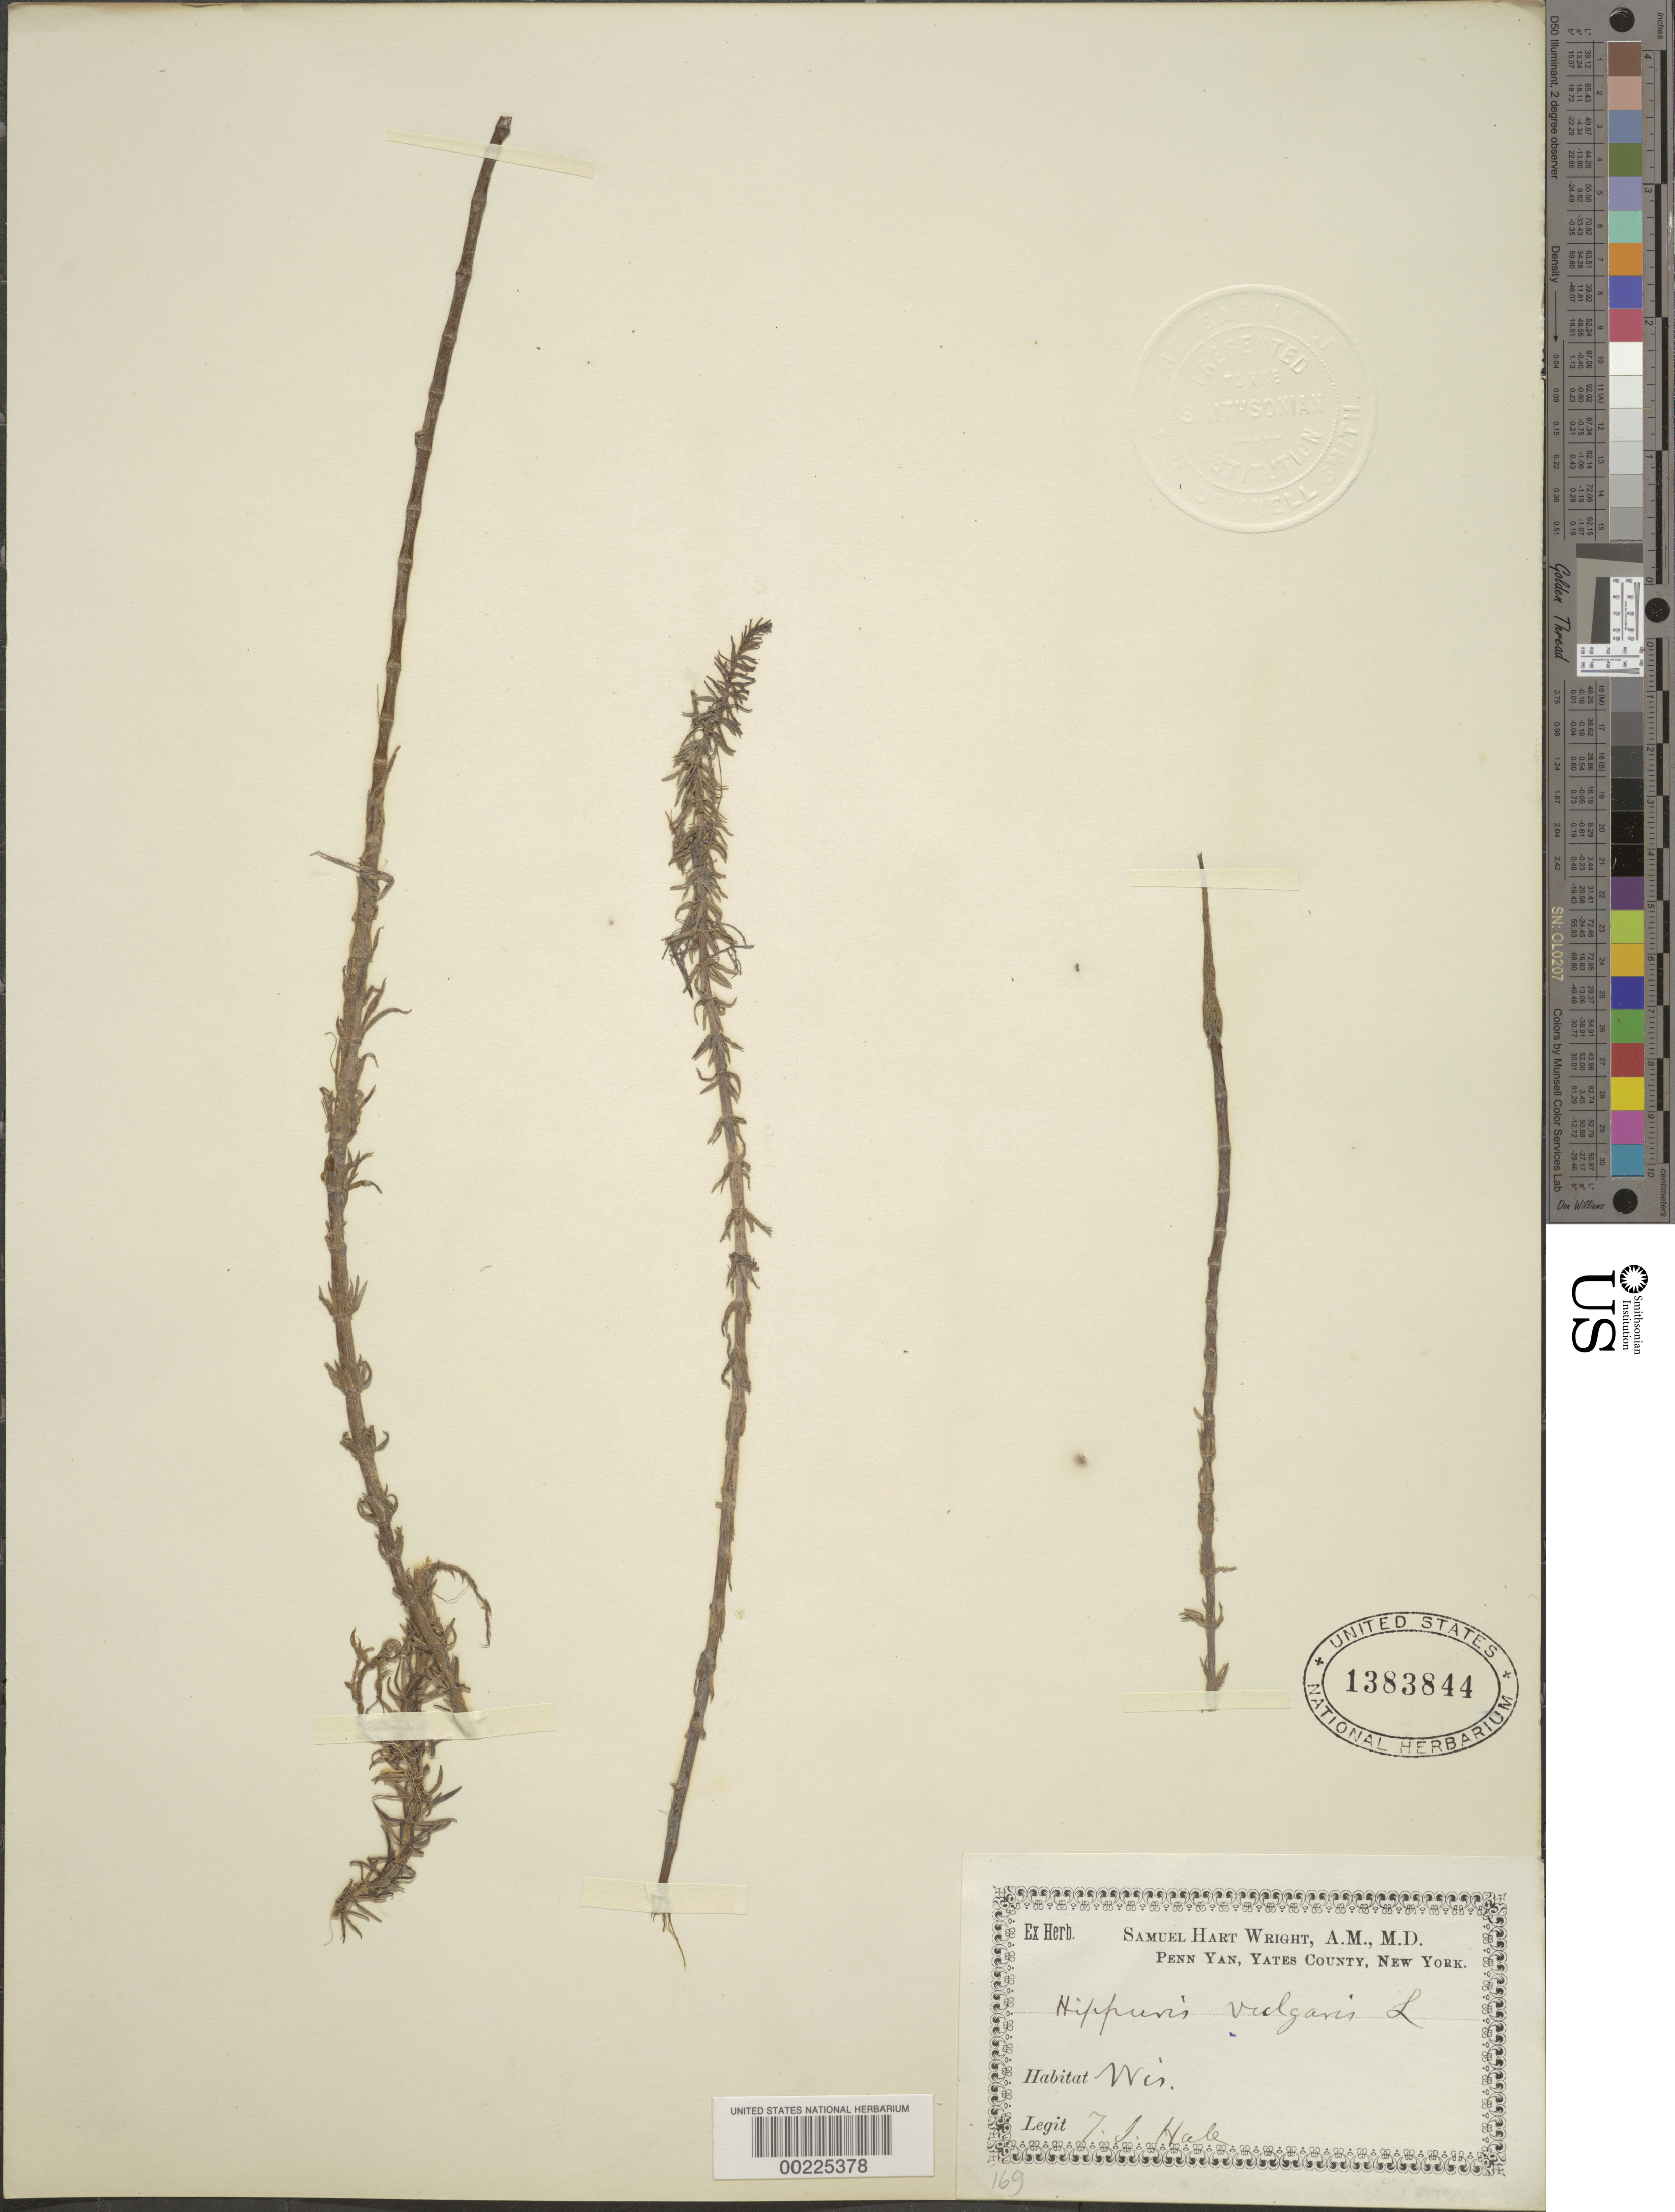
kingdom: Plantae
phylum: Tracheophyta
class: Magnoliopsida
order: Lamiales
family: Plantaginaceae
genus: Hippuris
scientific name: Hippuris tetraphylla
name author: L. f.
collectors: T. Hale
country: United States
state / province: New York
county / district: Yates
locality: Penn yan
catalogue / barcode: US 1383844